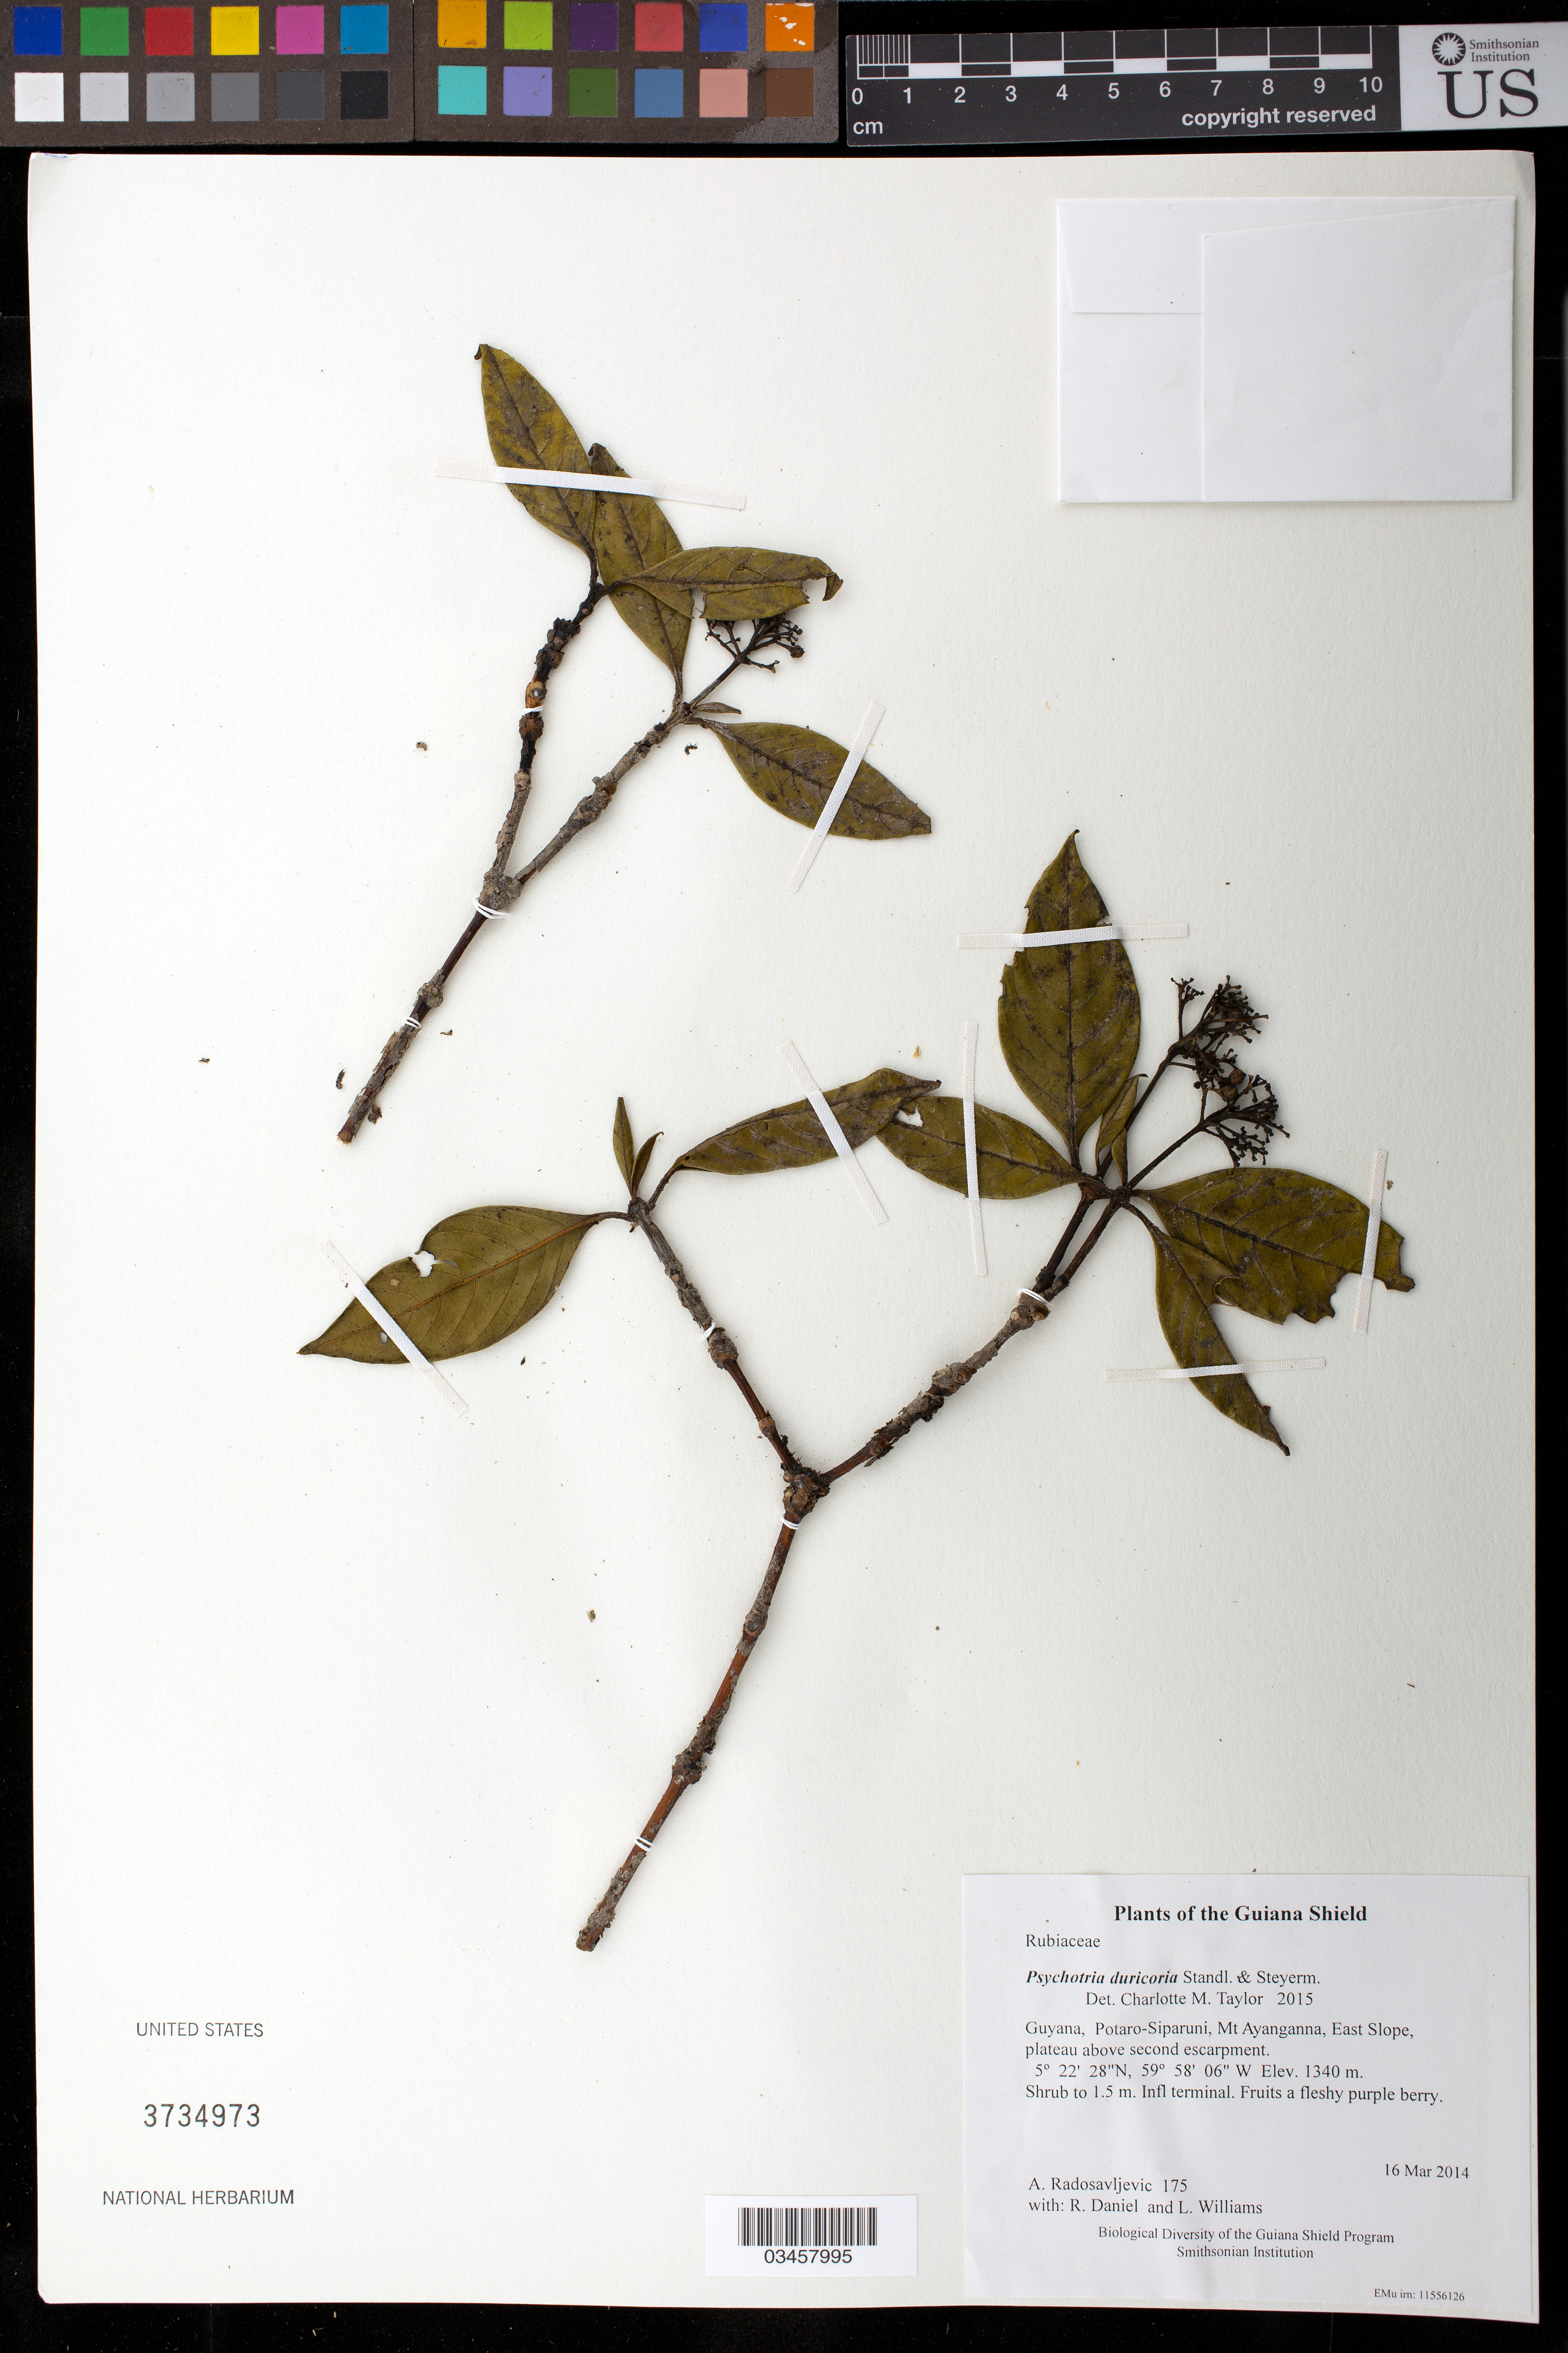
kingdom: Plantae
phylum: Tracheophyta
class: Magnoliopsida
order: Gentianales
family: Rubiaceae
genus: Psychotria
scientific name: Psychotria duricoria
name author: Standl. & Steyerm.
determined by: Taylor, Charlotte M.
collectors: A. Radosavljevic, R. Daniel & L. Williams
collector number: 175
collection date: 2014-03-16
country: Guyana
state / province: Potaro-Siparuni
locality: Mt Ayanganna, East Slope, plateau above second escarpment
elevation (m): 1340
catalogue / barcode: US 3734973